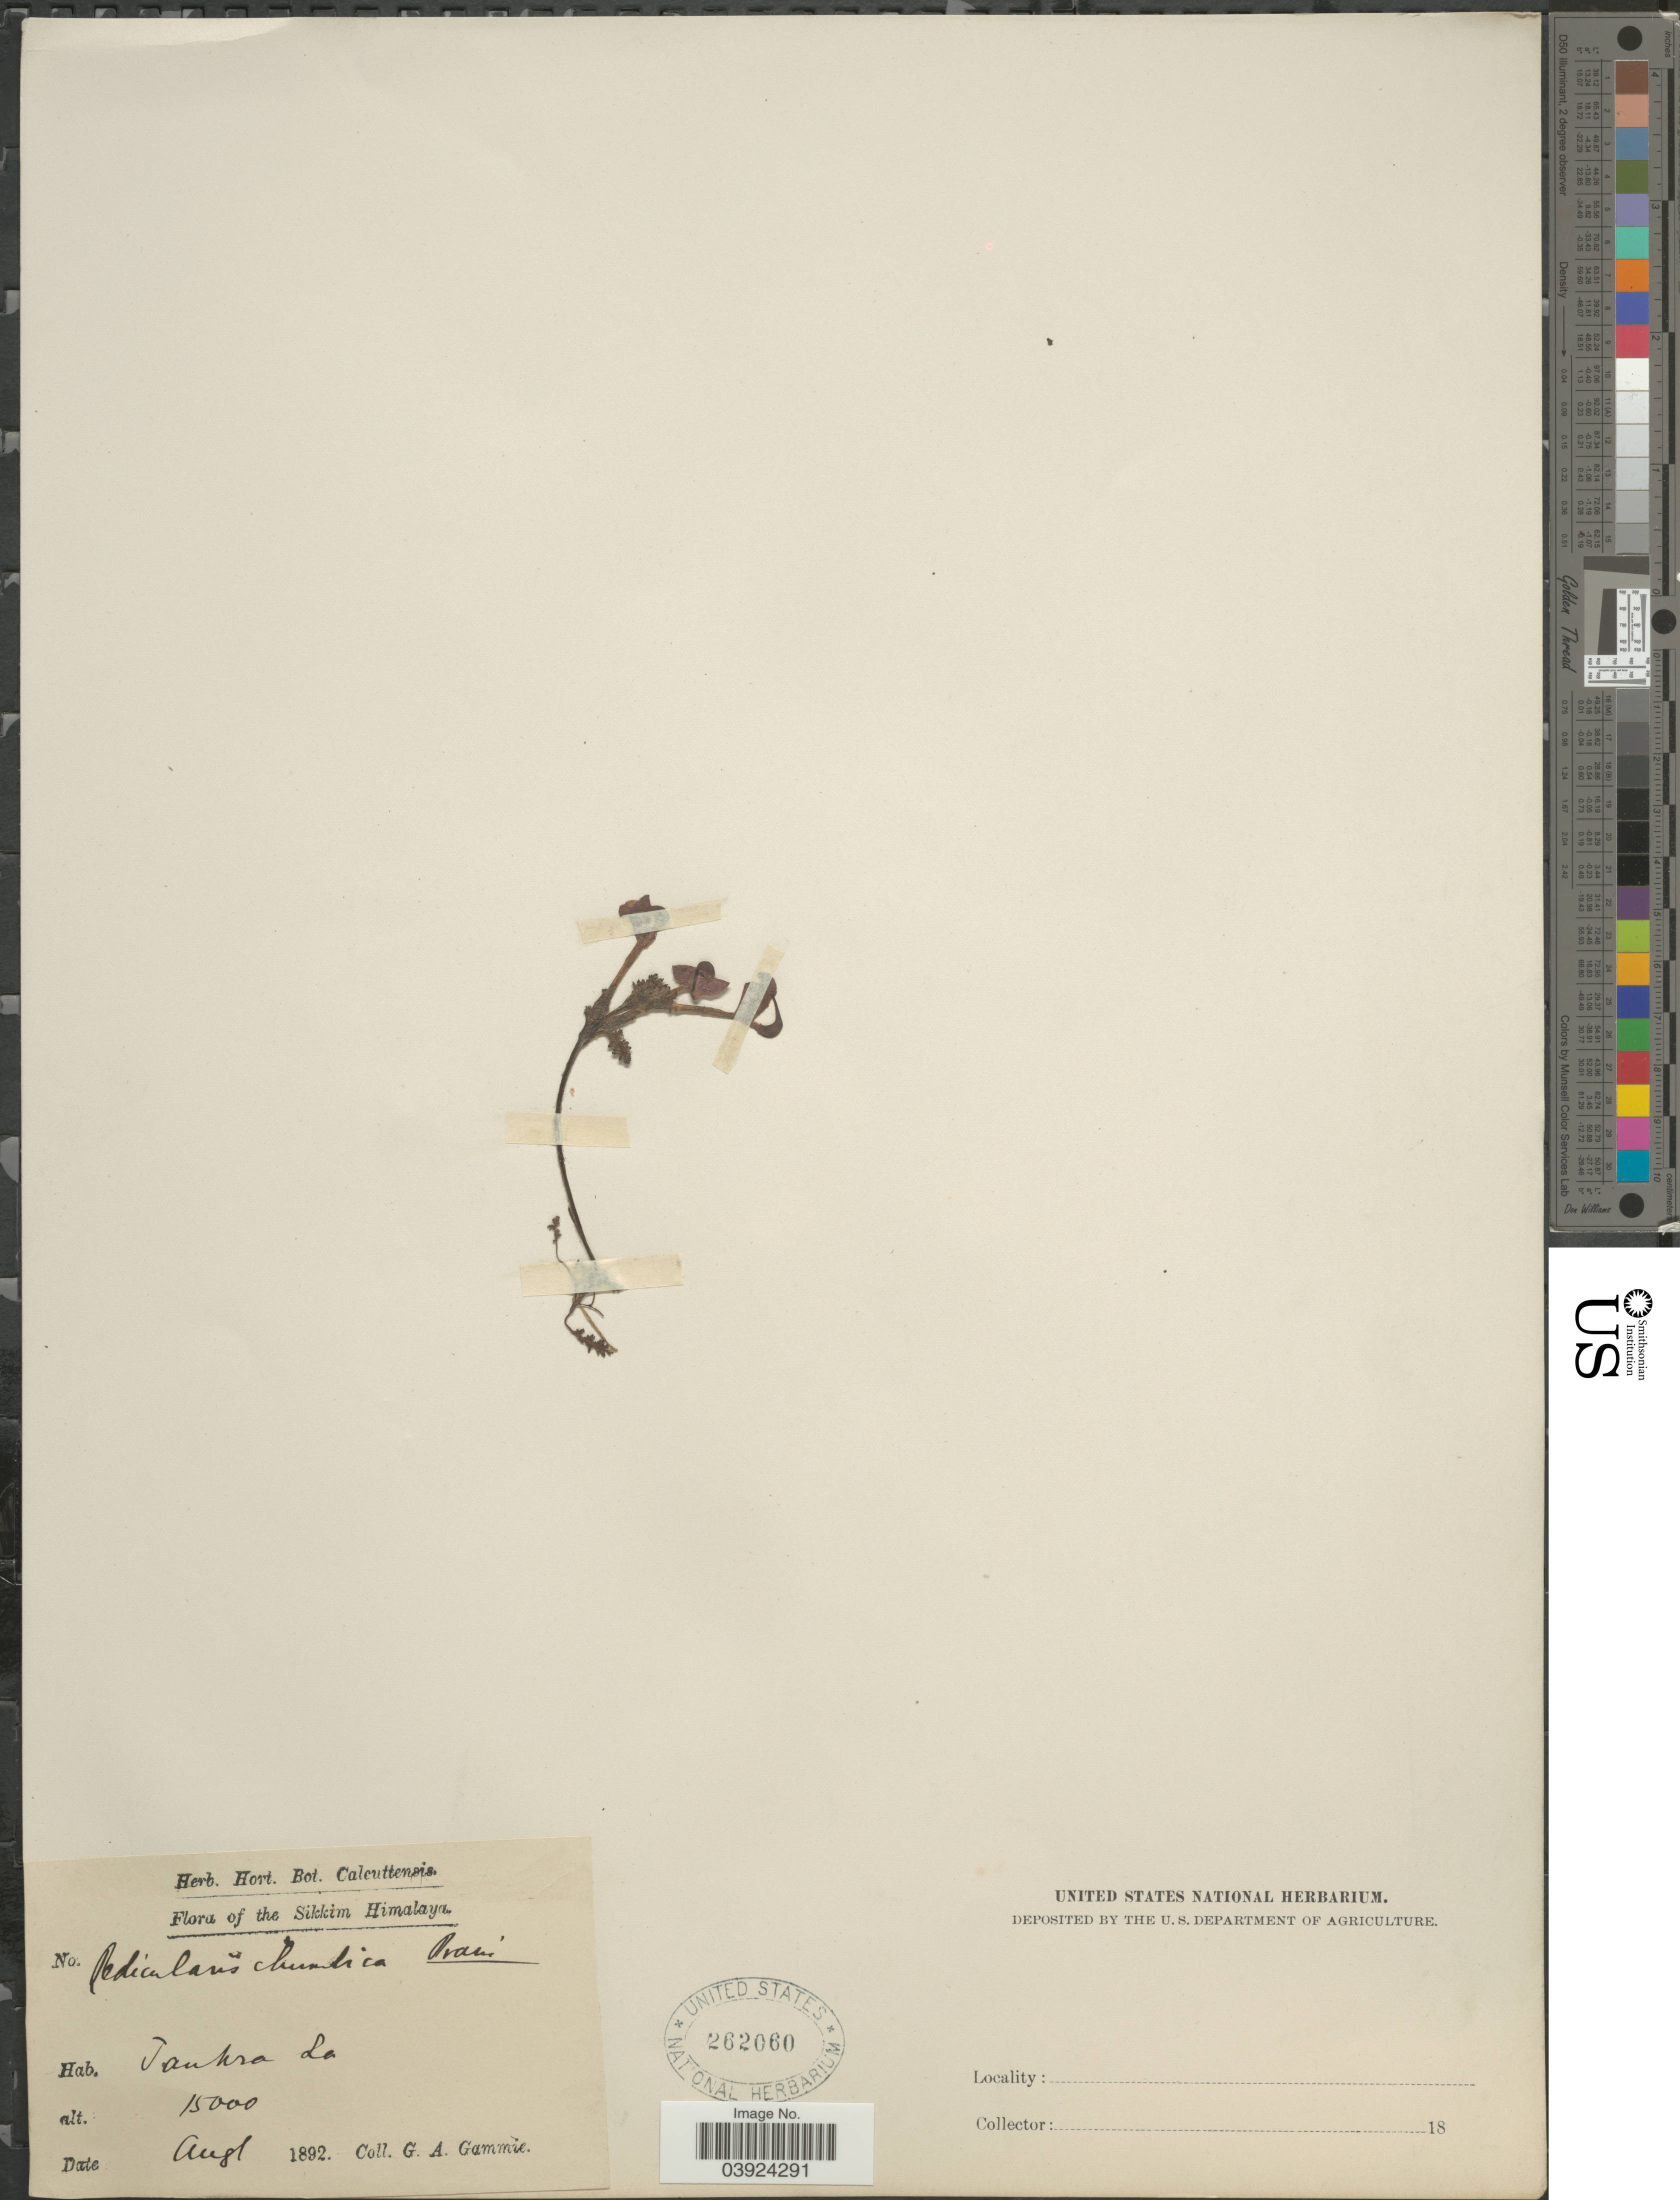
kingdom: Plantae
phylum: Tracheophyta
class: Magnoliopsida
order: Lamiales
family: Orobanchaceae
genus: Pedicularis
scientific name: Pedicularis chumbica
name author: Prain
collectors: G. Gammie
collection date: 1892-08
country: India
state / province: Sikkim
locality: The Sikkim Himalaya. Tankra La.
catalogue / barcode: US 262060